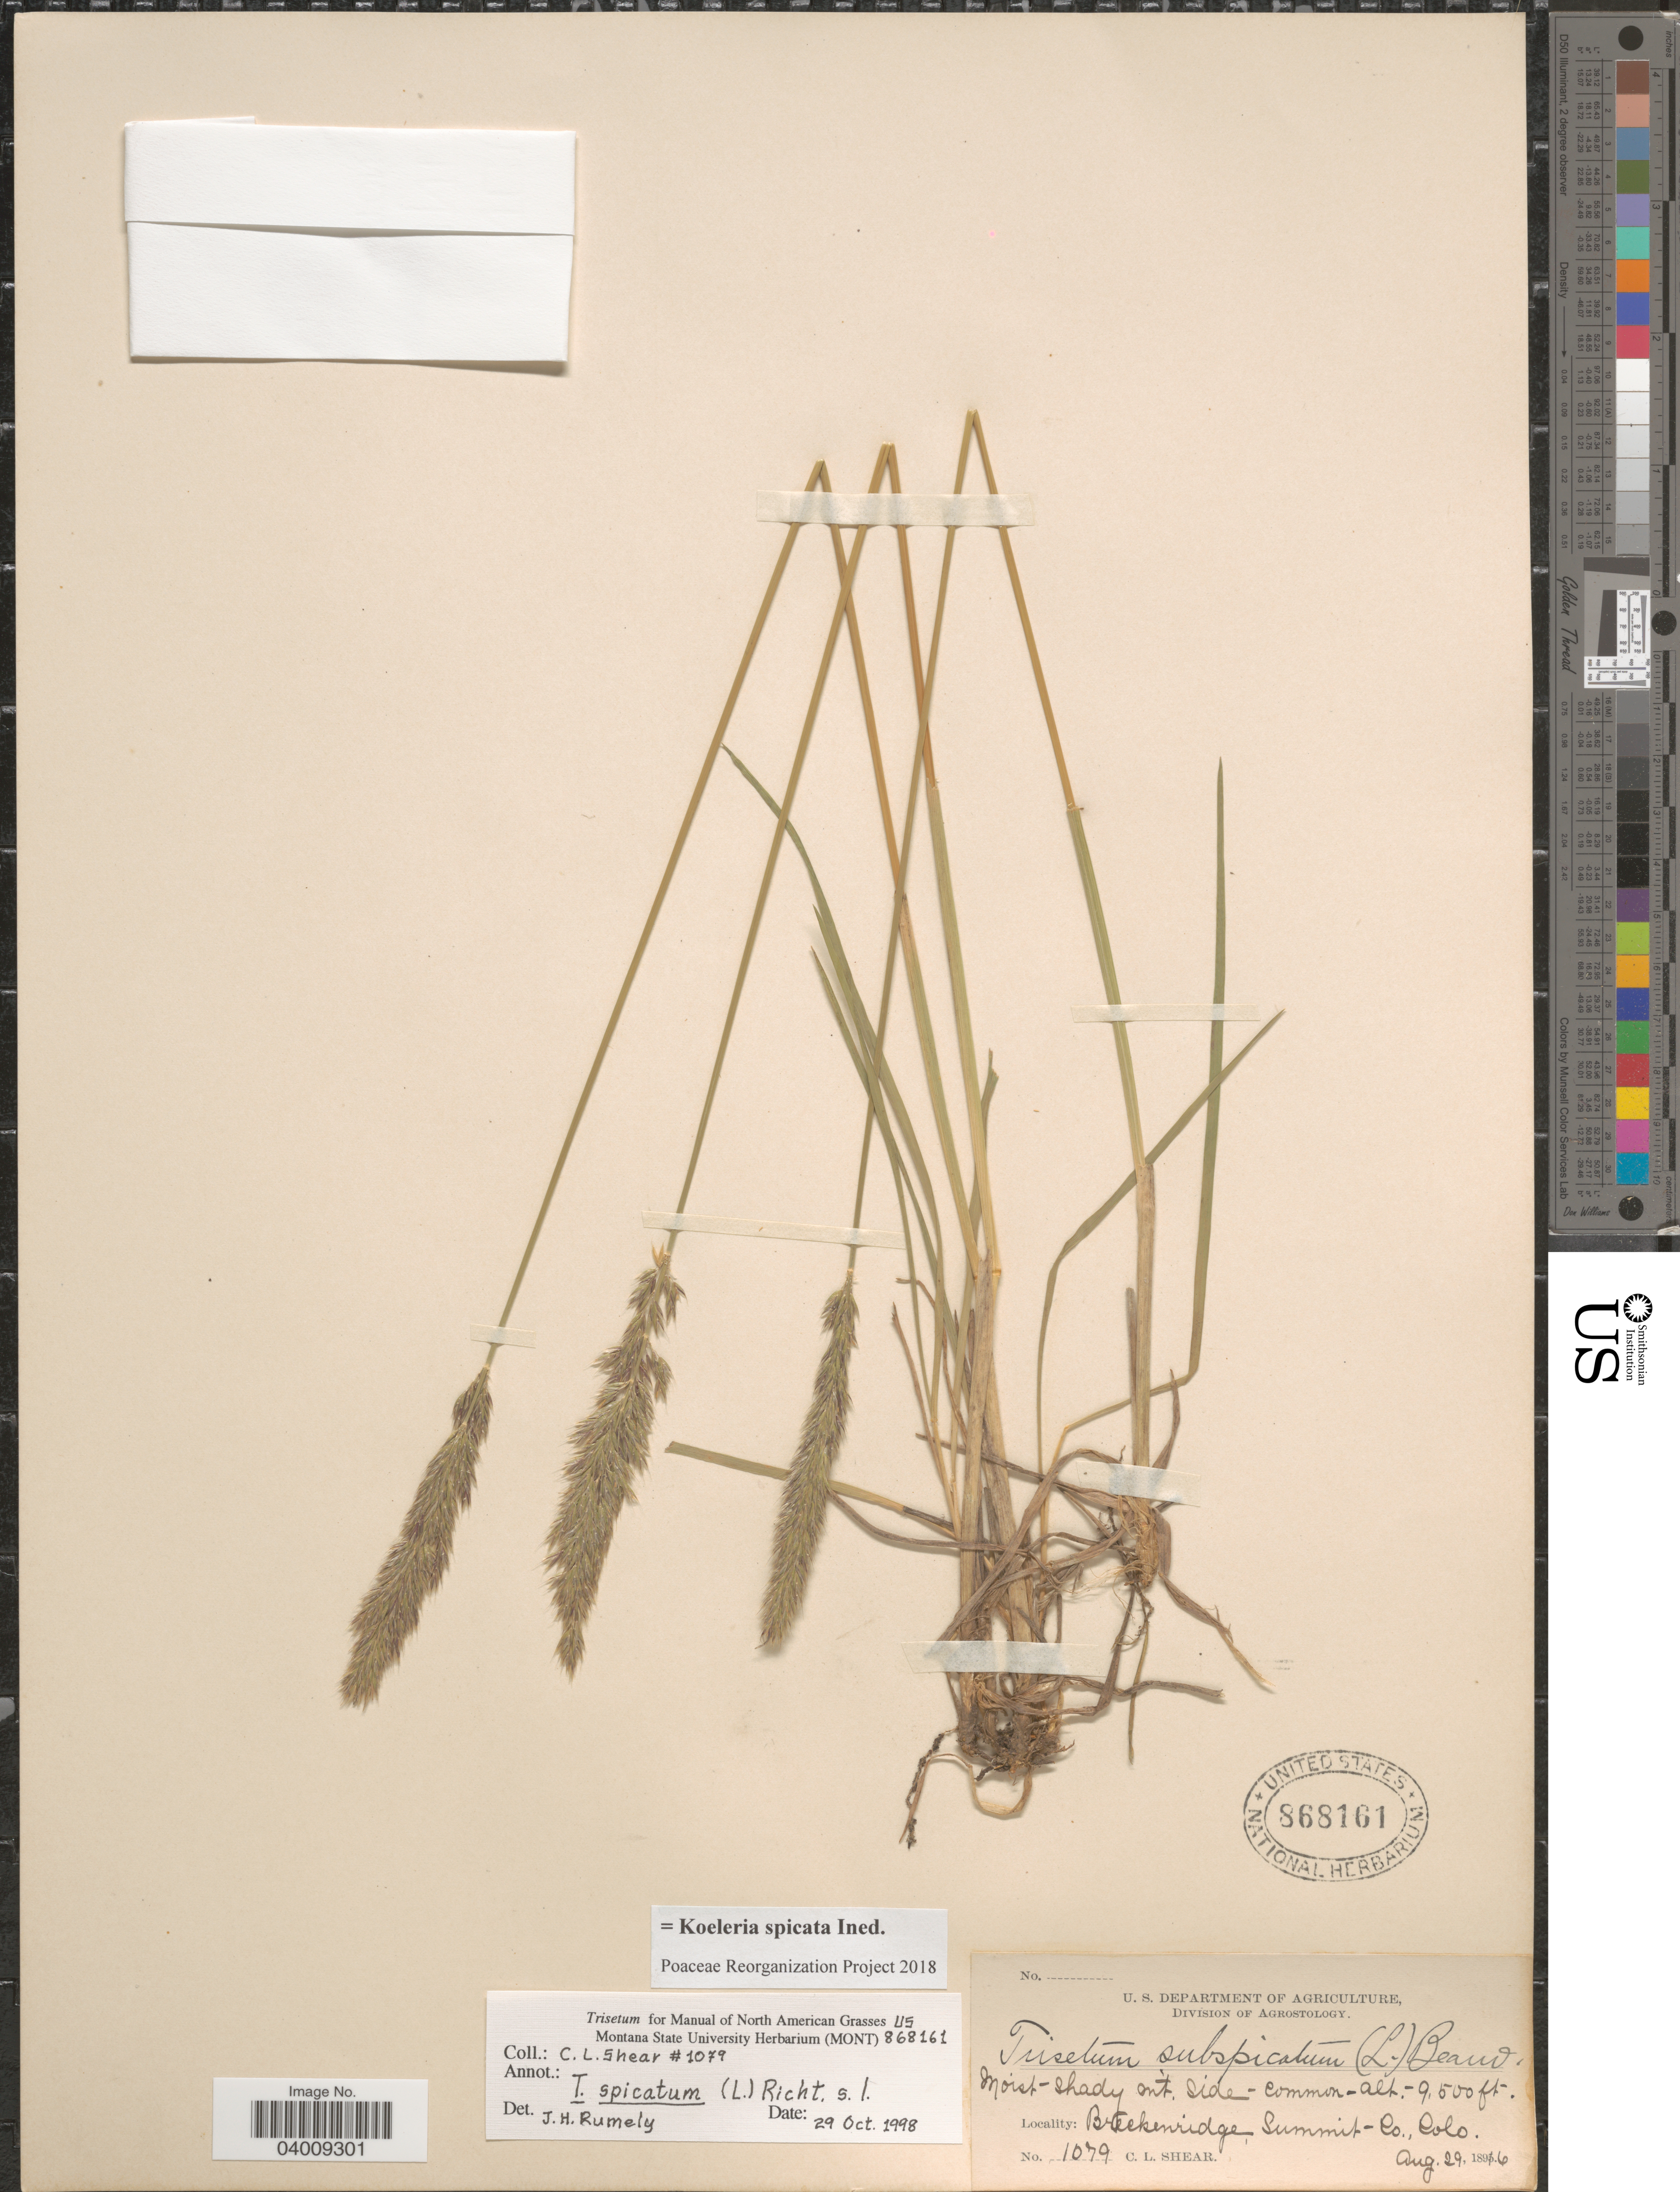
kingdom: Plantae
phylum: Tracheophyta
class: Liliopsida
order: Poales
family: Poaceae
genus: Koeleria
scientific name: Koeleria spicata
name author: (L.) Barberá et al.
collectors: C. L. Shear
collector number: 1079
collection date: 1896-08-29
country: United States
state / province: Colorado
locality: Moist - shady mt. side. Breckenridge, Summit Co.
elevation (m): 2896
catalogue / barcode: US 868161